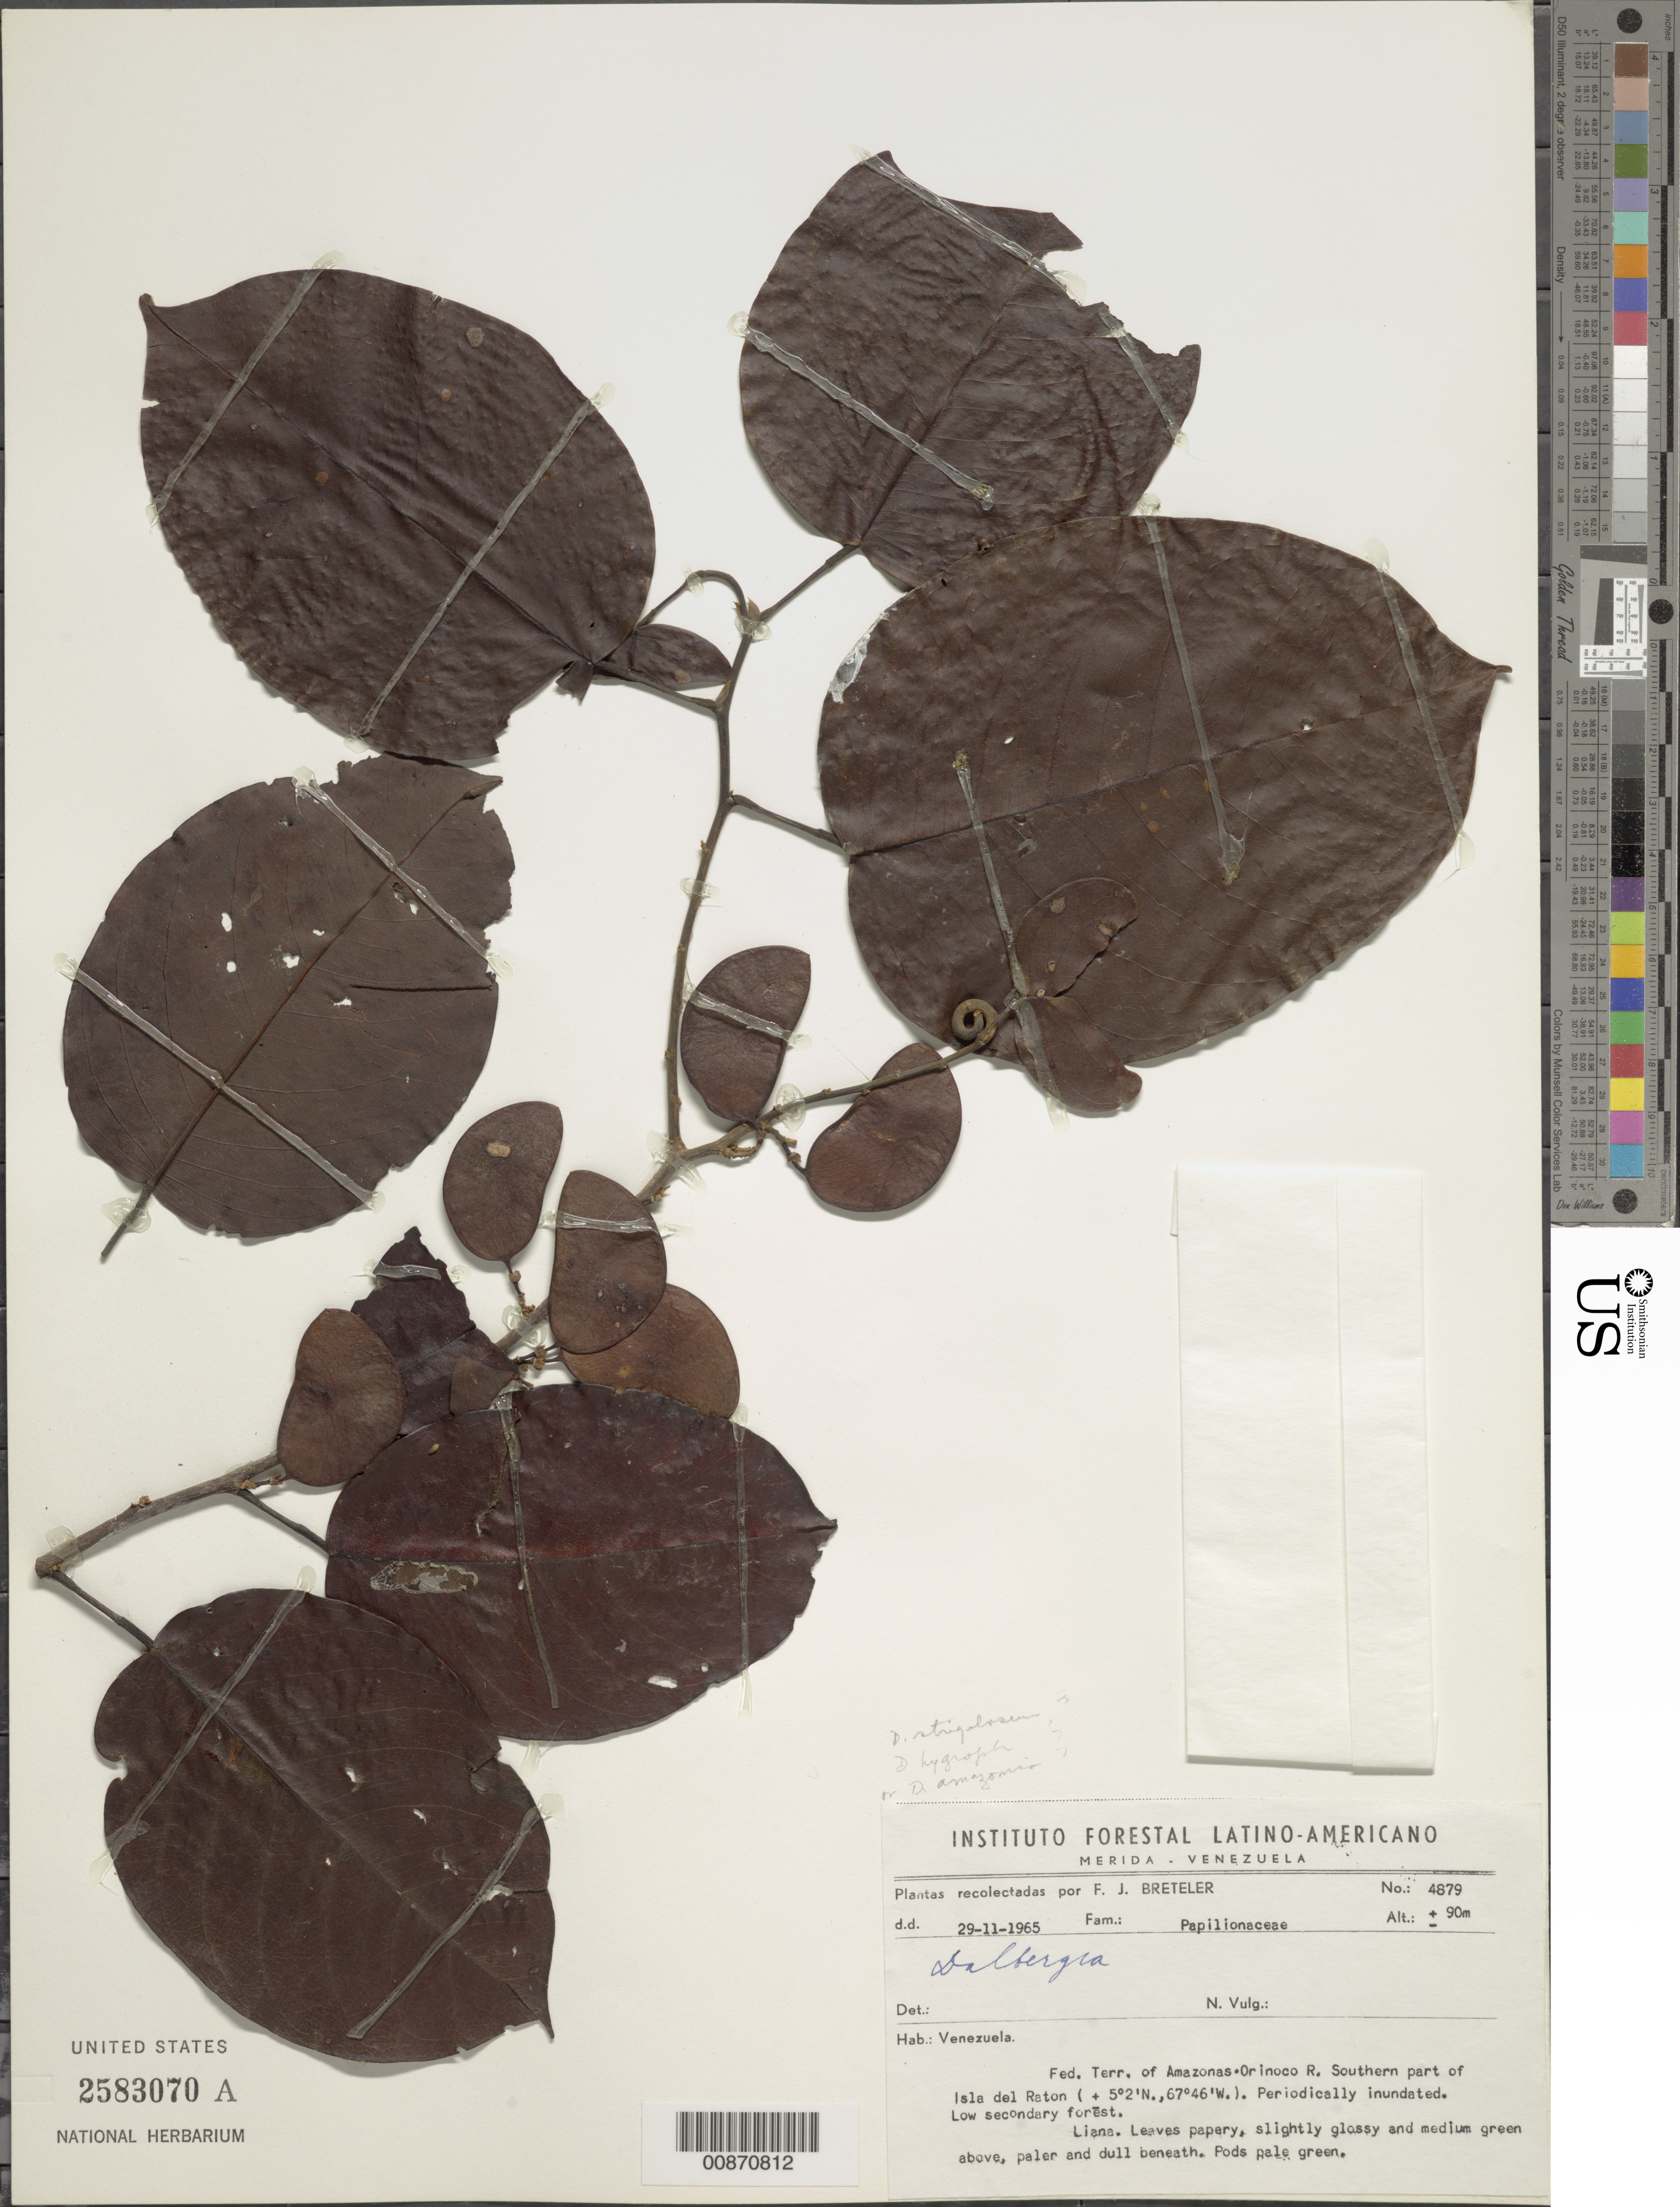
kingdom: Plantae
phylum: Tracheophyta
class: Magnoliopsida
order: Fabales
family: Fabaceae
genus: Dalbergia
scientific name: Dalbergia hygrophila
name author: (Mart. ex Benth.) Hoehne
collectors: F. J. Breteler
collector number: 4879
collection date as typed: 29-Nov-65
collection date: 1965-11-29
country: Venezuela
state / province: Amazonas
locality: Orinoco R., southern part of Isla del Raton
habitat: Periodically inundated, low secondary forest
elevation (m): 90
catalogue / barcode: US 2583070A